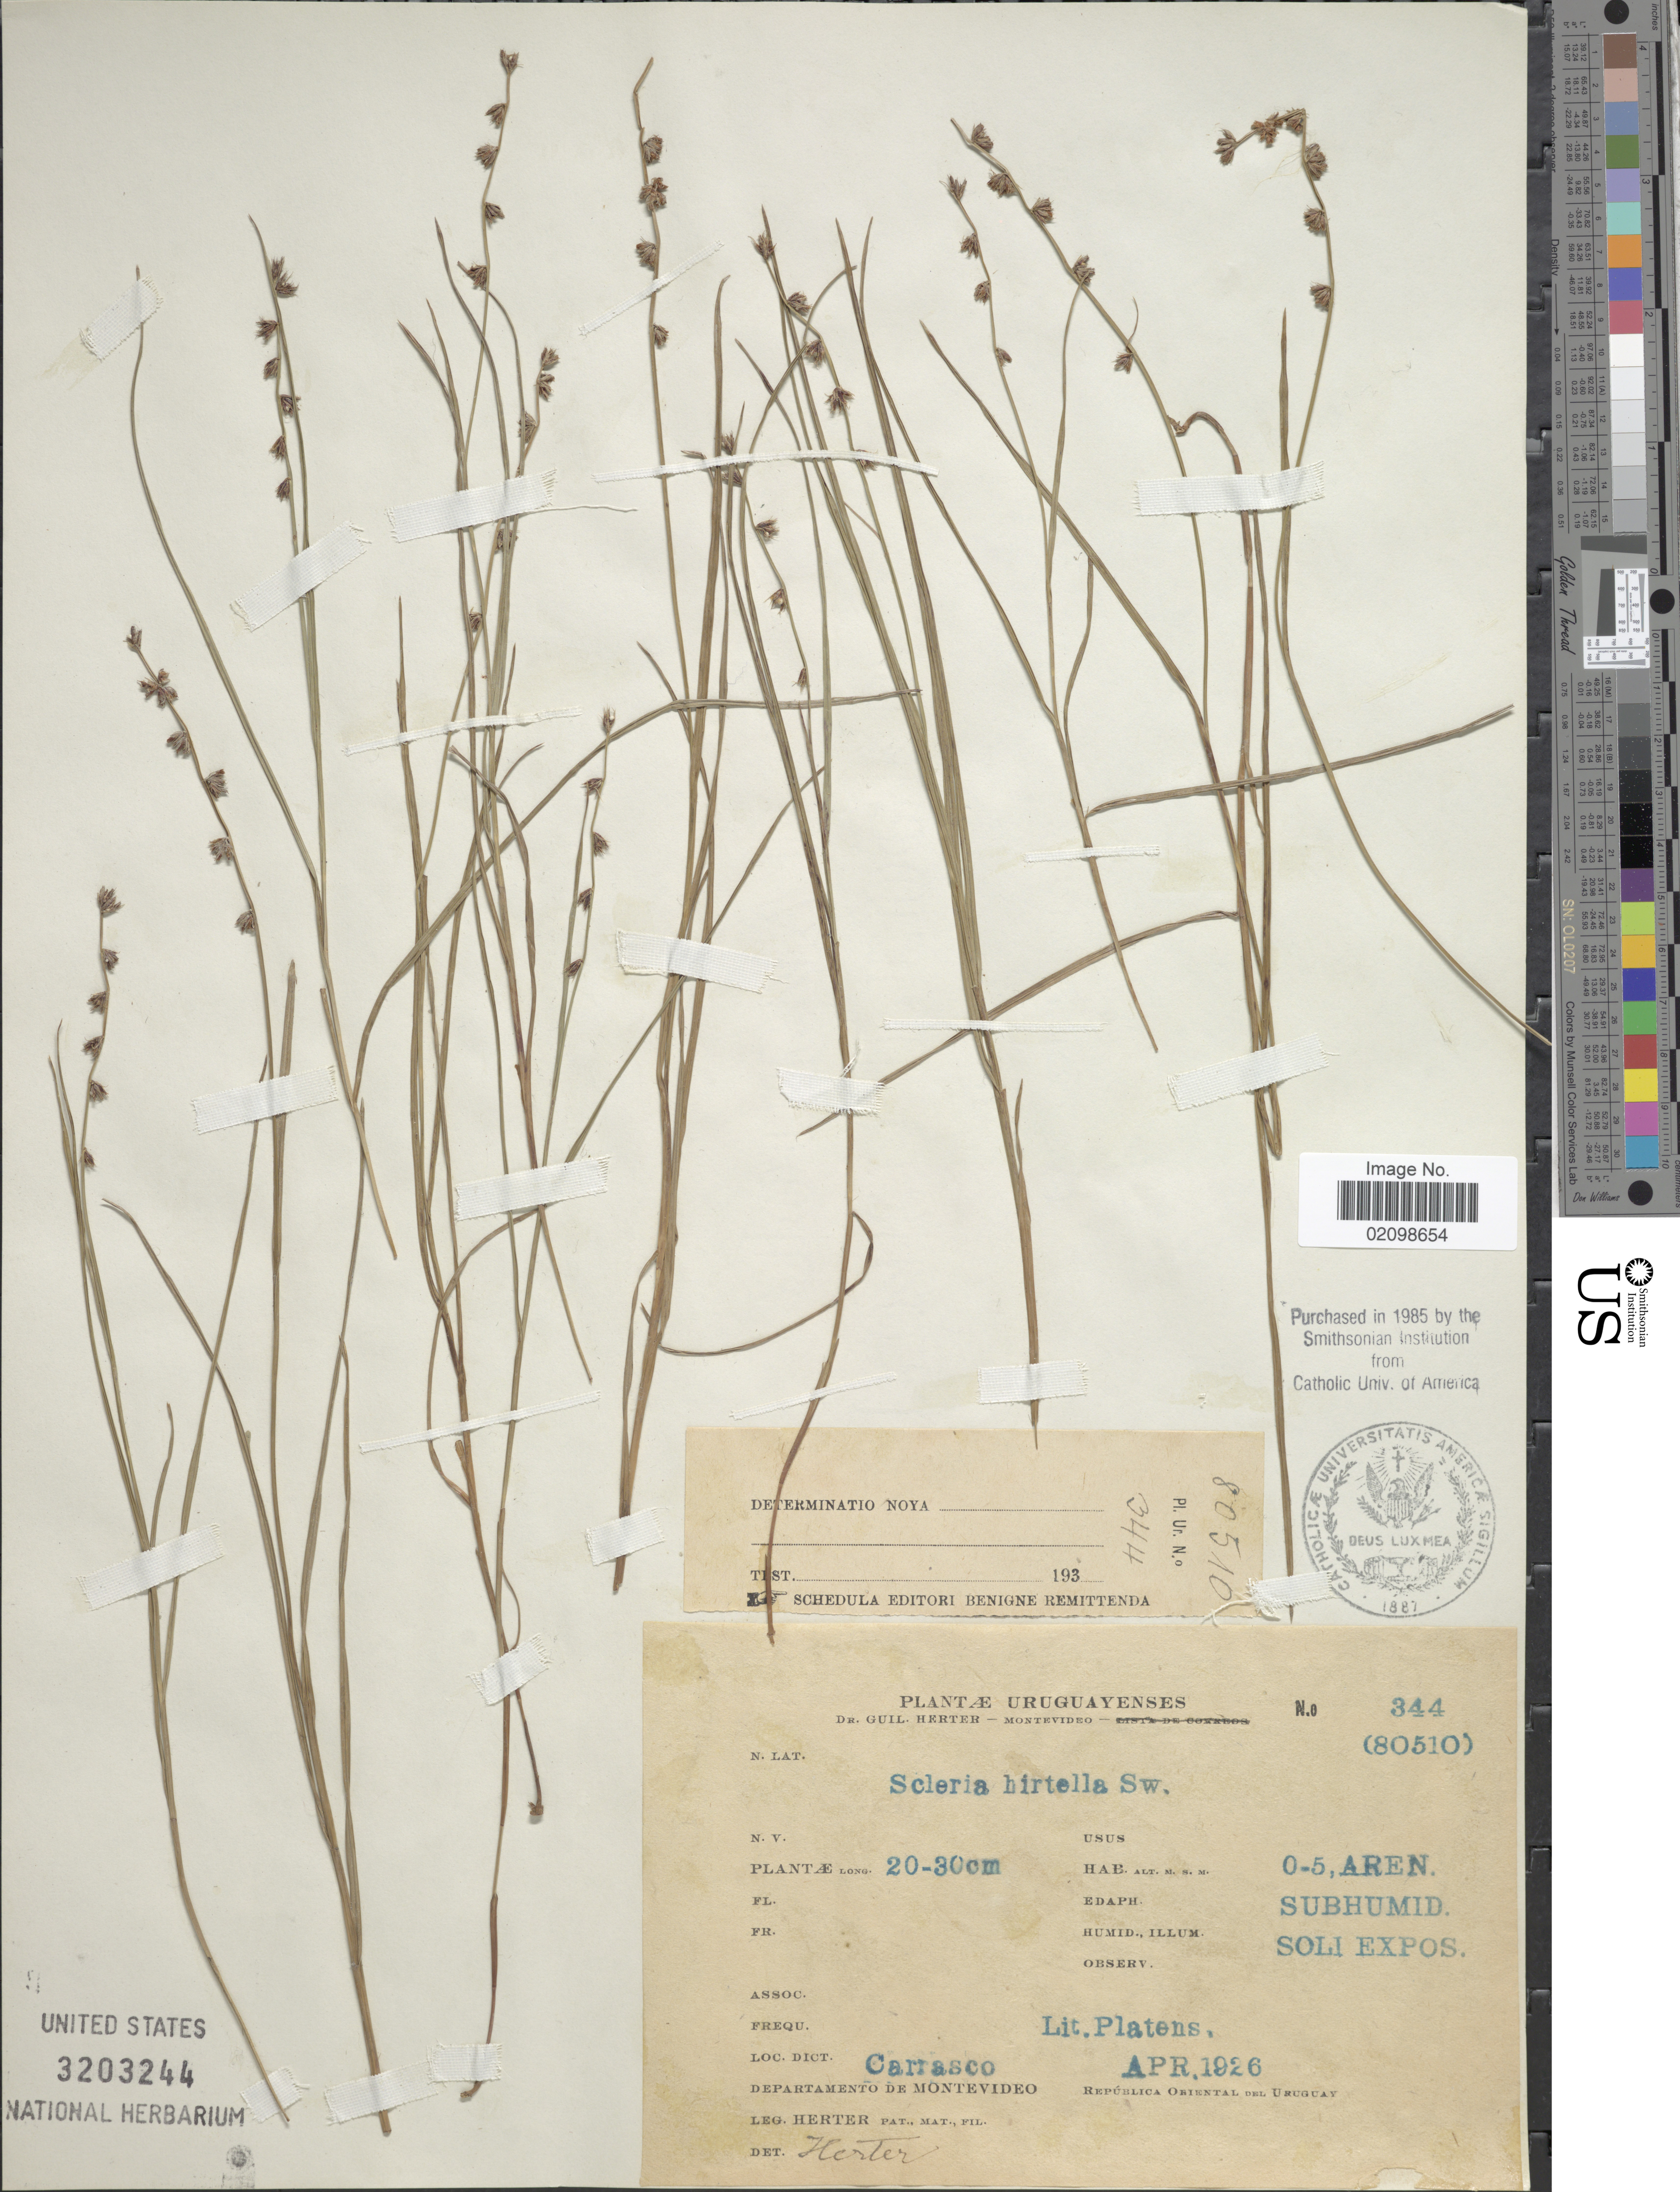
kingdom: Plantae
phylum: Tracheophyta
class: Liliopsida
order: Poales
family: Cyperaceae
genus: Scleria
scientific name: Scleria distans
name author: Poir.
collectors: G. Herter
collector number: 344/(80510)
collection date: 1926-04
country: Uruguay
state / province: Montevideo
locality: Departamento de Montevideo. Lit Platens.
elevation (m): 0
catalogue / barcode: US 3203244